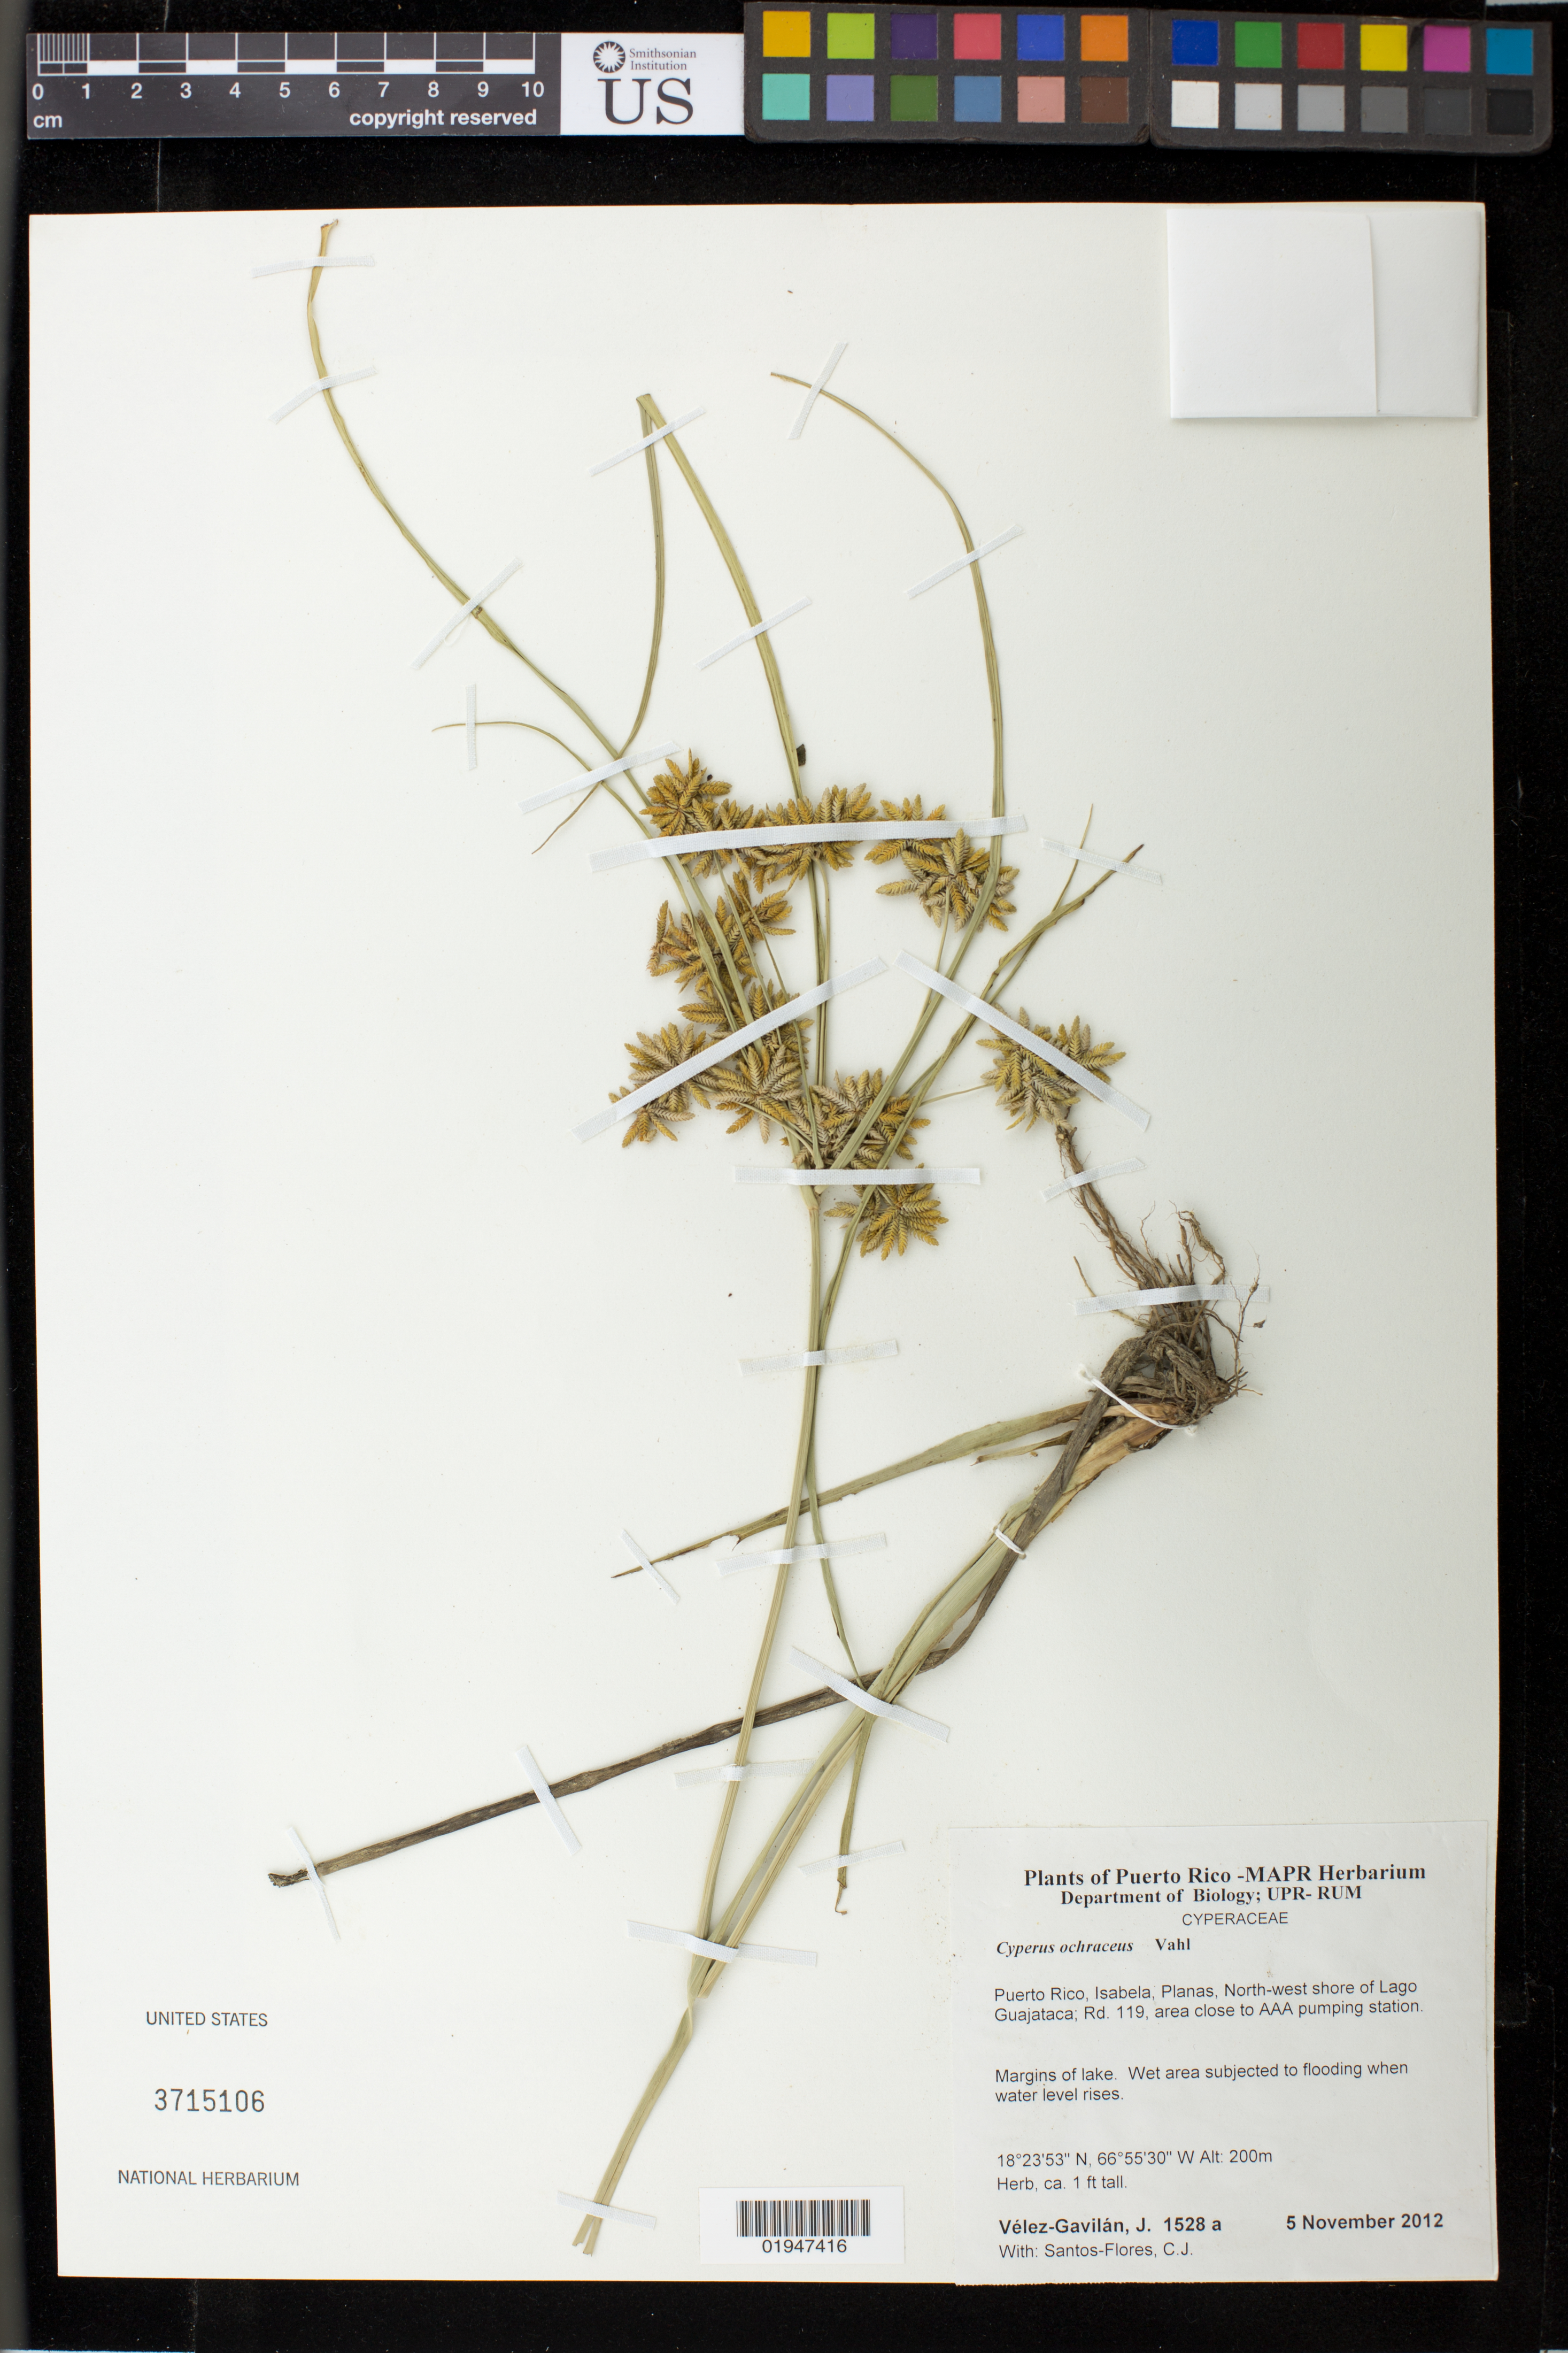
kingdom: Plantae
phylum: Tracheophyta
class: Liliopsida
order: Poales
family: Cyperaceae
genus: Cyperus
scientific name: Cyperus ochraceus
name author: Vahl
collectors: J. Vélez-Gavilán & C. Santos-Flores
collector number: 1528 a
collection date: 2012-11-05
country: Puerto Rico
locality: Isabela, Planas, NW shore of Lago Guajataca; Rd. 119, area close to AAA pumping station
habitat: Margins of lake. Wet area subjected to flooding when water level rises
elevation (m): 200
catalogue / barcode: US 3715106